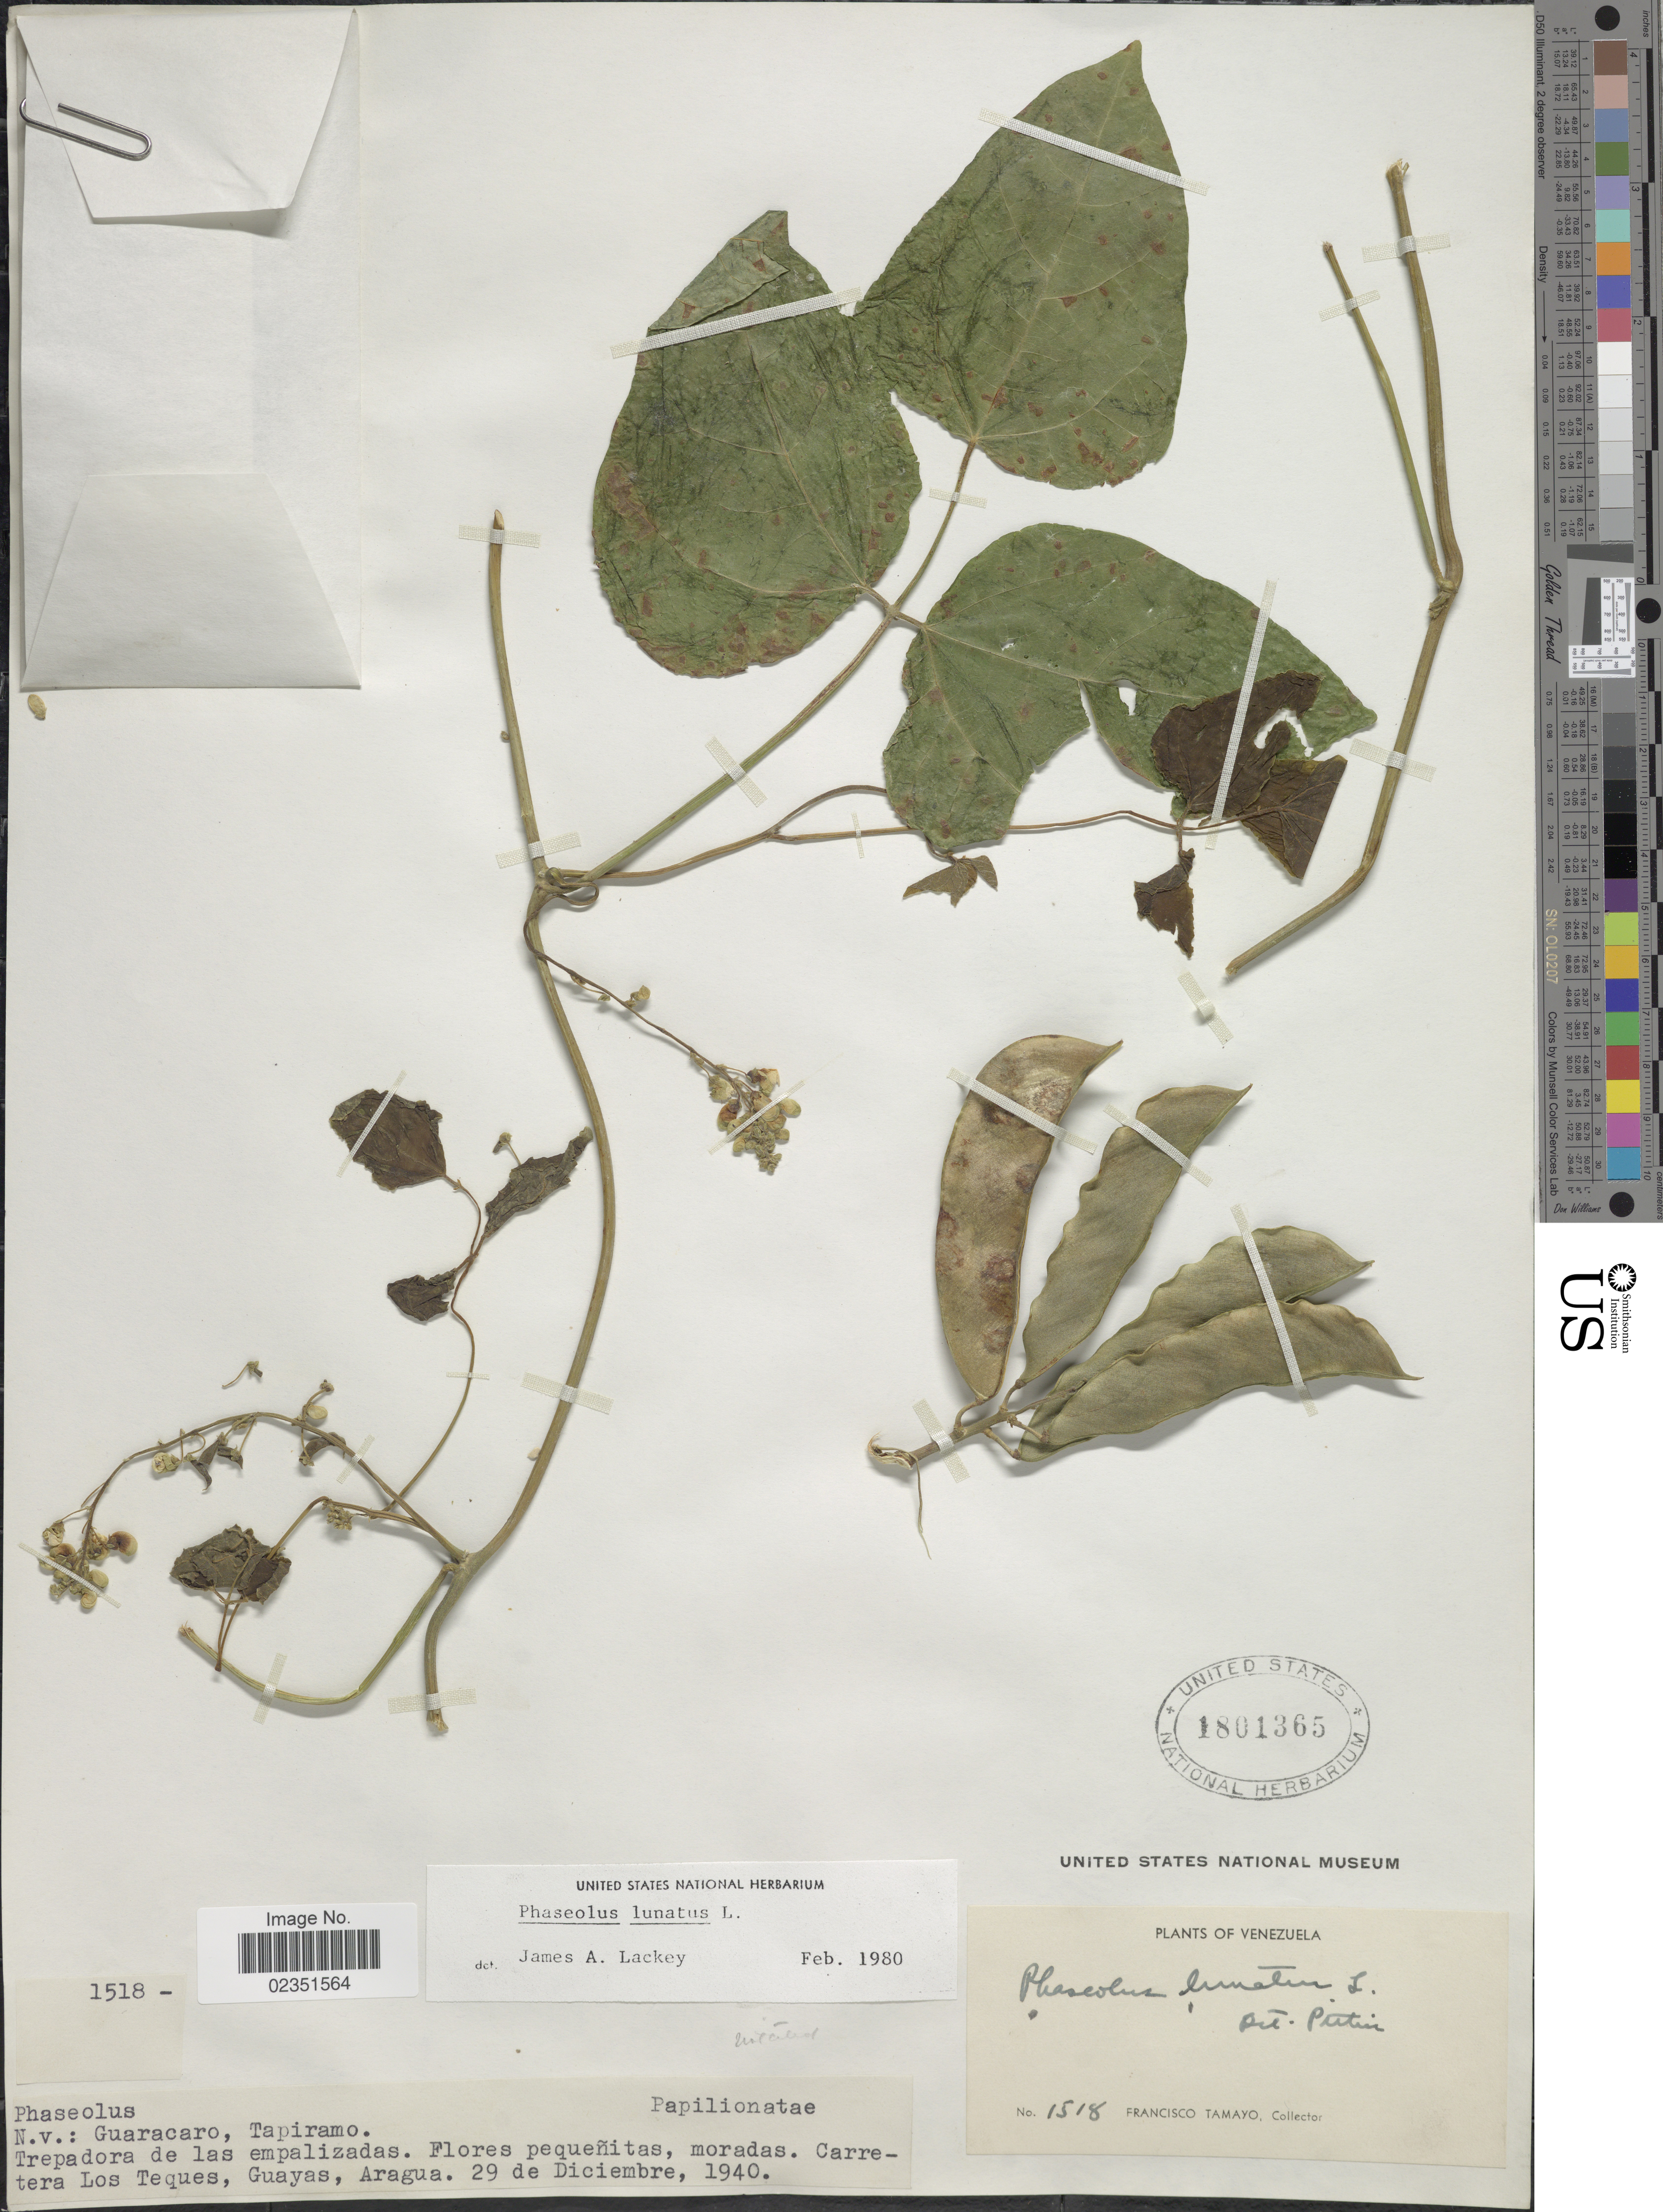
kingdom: Plantae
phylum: Tracheophyta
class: Magnoliopsida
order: Fabales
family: Fabaceae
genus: Phaseolus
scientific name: Phaseolus lunatus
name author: L.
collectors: F. Tamayo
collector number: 1518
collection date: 1940-12-29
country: Venezuela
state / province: Aragua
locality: Carretera Los Teques, Guayas, Aragua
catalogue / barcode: US 1801365